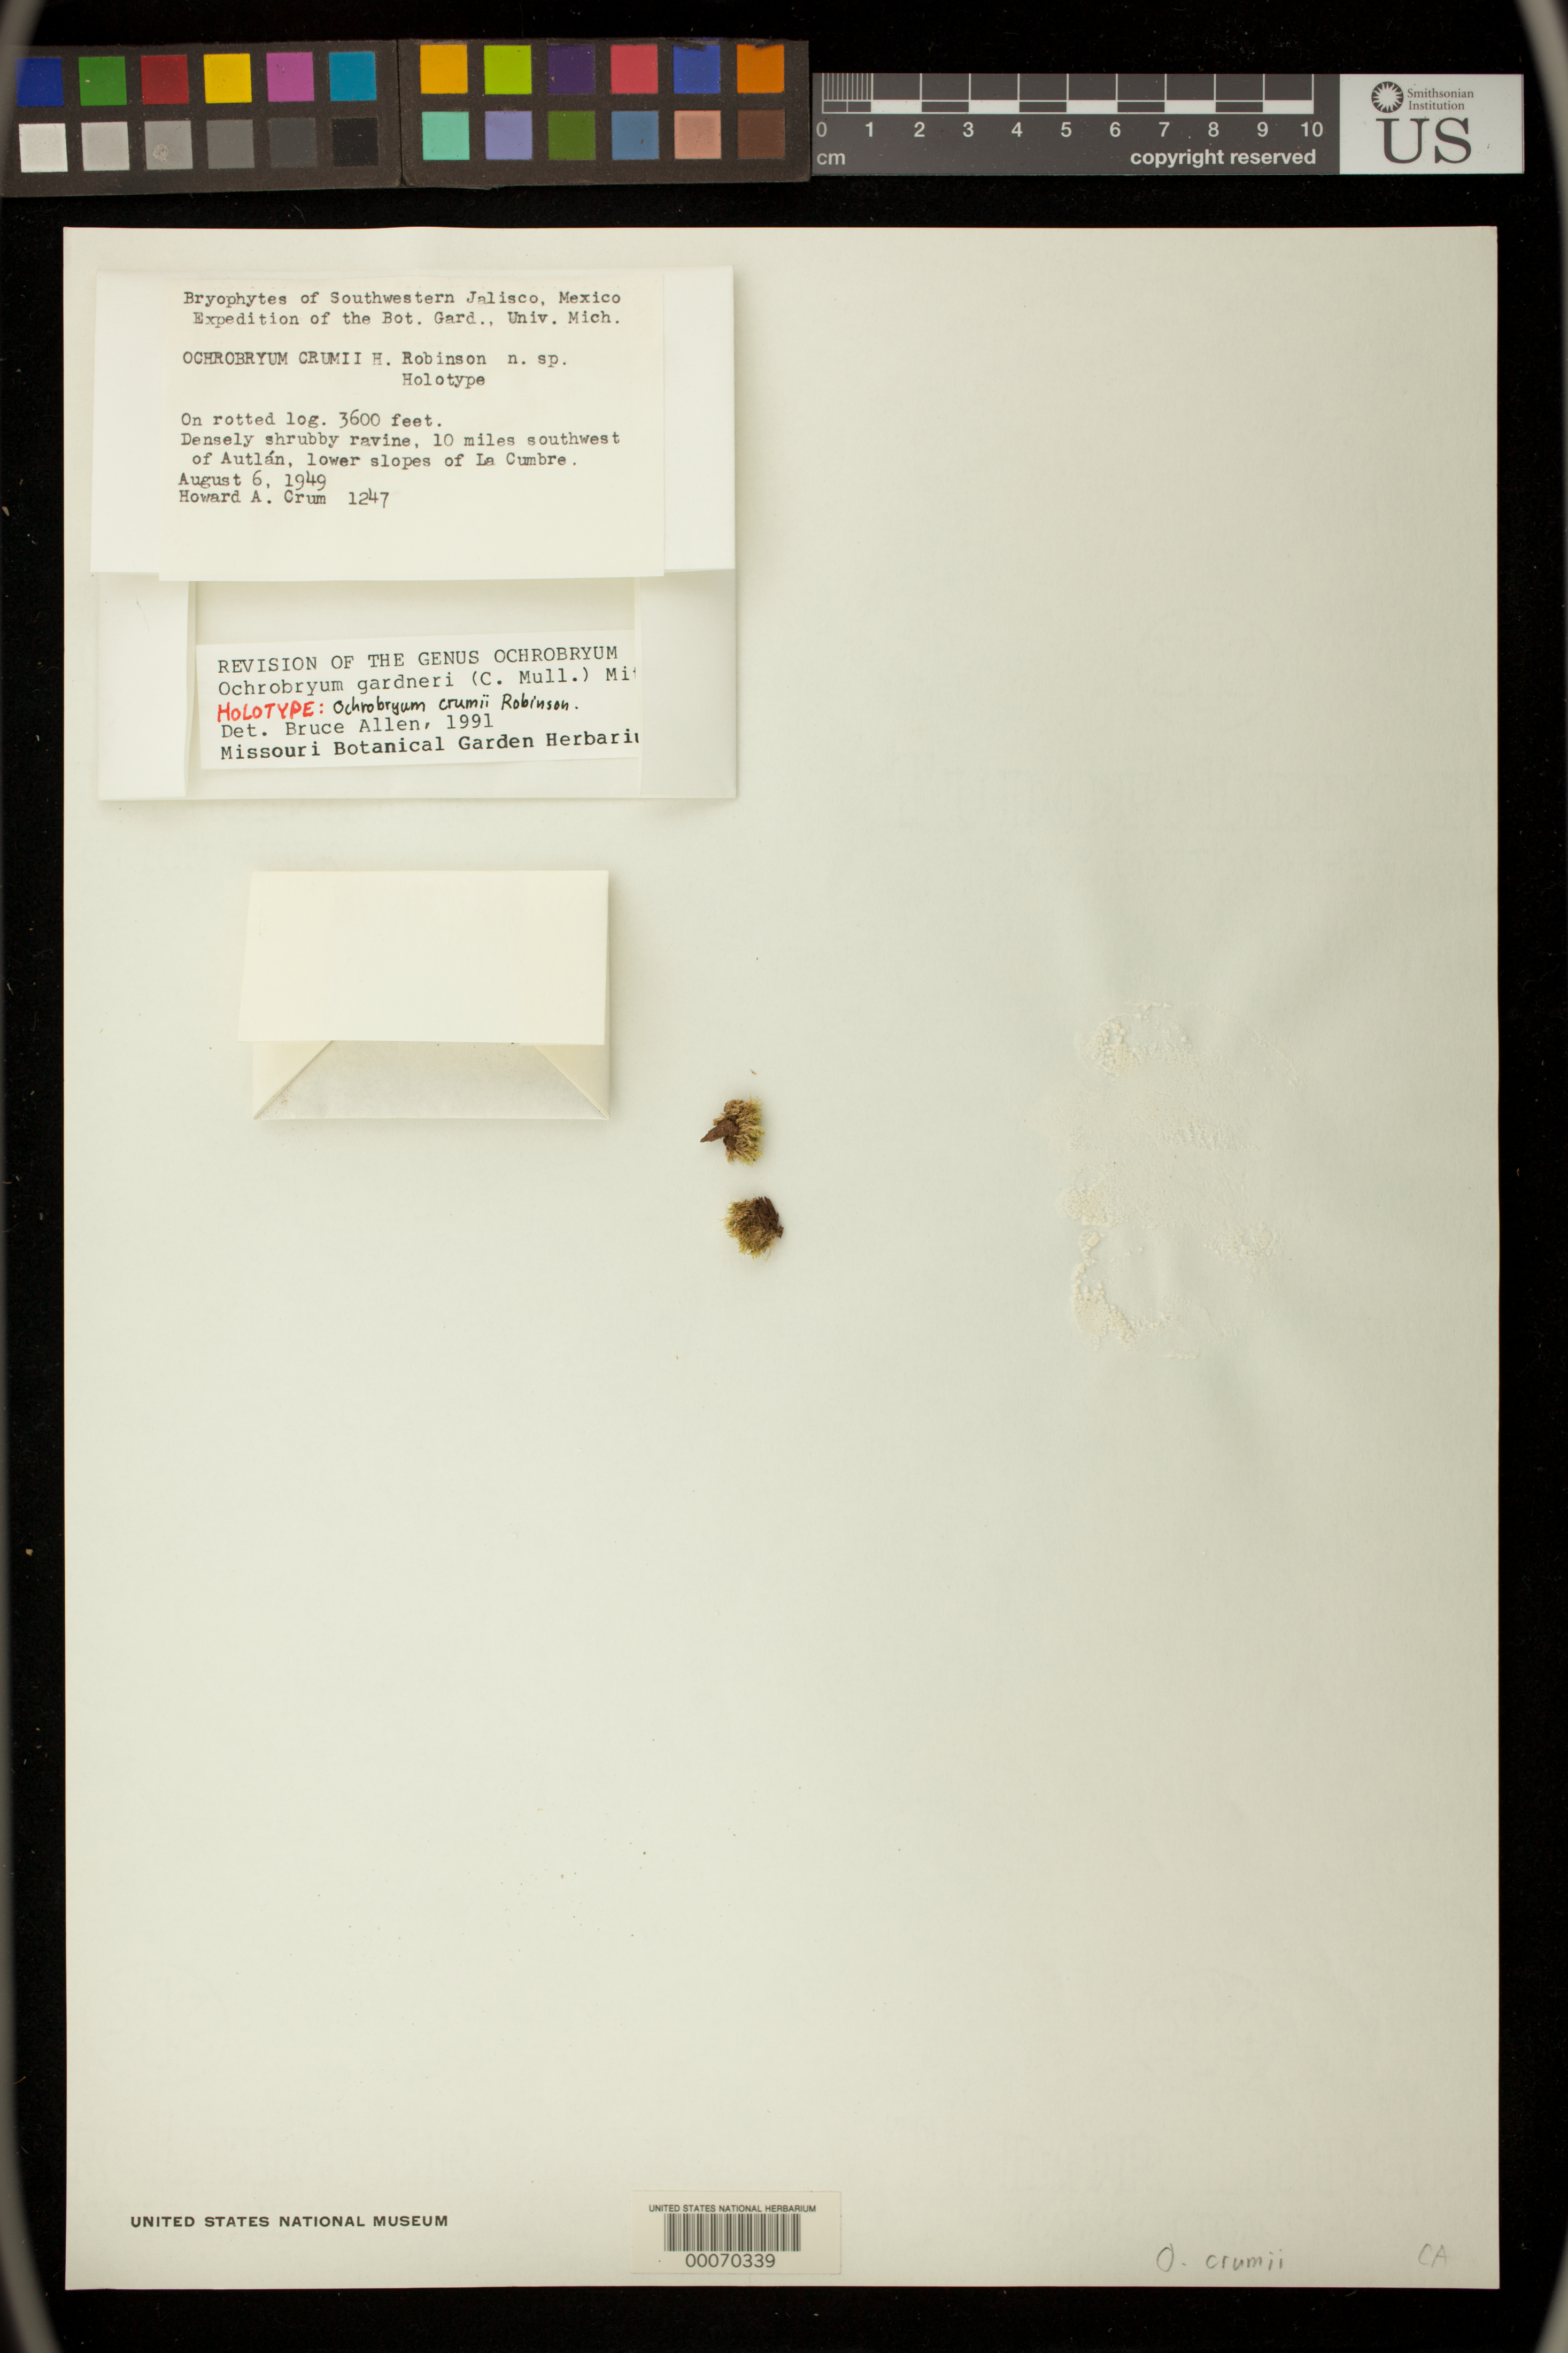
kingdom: Plantae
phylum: Bryophyta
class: Bryopsida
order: Dicranales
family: Leucobryaceae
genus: Ochrobryum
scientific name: Ochrobryum crumii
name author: H. Rob.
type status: Holotype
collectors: H. A. Crum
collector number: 1247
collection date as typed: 06 Aug 1949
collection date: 1949-08-06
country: Mexico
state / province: Jalisco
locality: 10 mi SW of Autlan, La Cumbre.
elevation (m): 1097